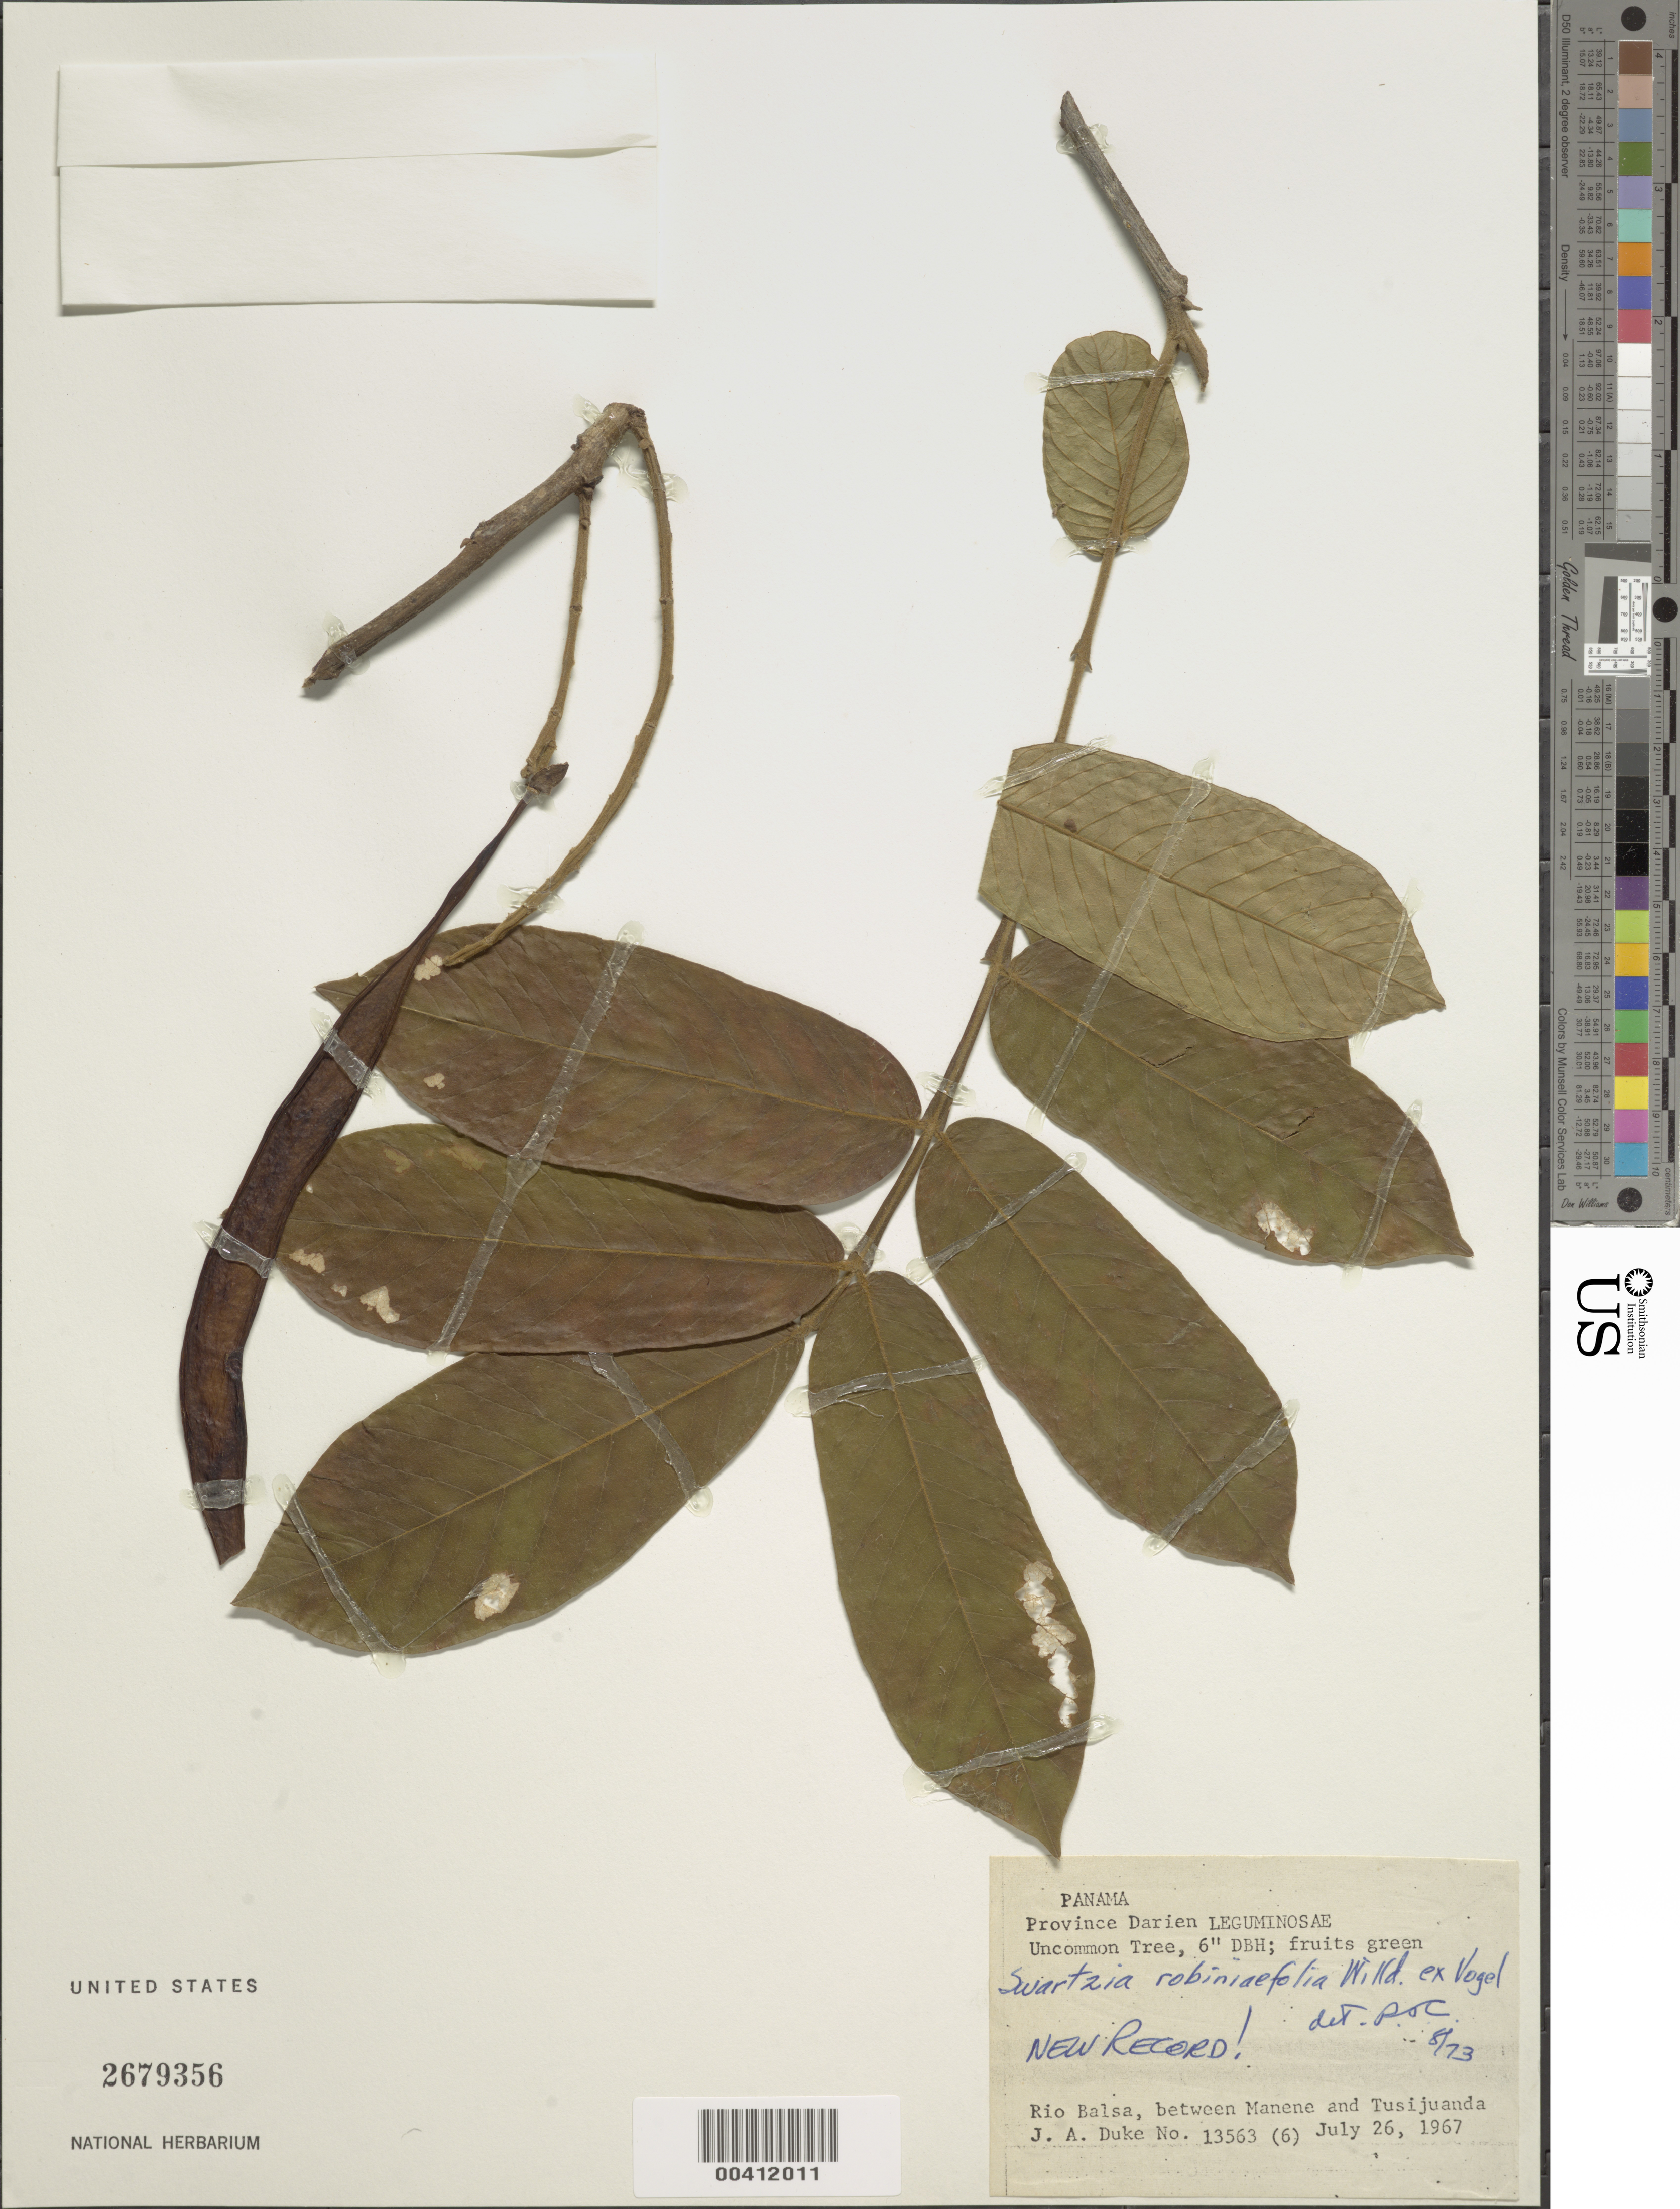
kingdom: Plantae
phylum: Tracheophyta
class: Magnoliopsida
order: Fabales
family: Fabaceae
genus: Swartzia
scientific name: Swartzia robiniifolia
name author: Willd. ex Vogel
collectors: J. A. Duke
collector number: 13563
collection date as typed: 26 Jul 1967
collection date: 1967-07-26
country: Panama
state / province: Darién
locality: Rio Balsa, between Manene and Tusijuanda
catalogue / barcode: US 2679356